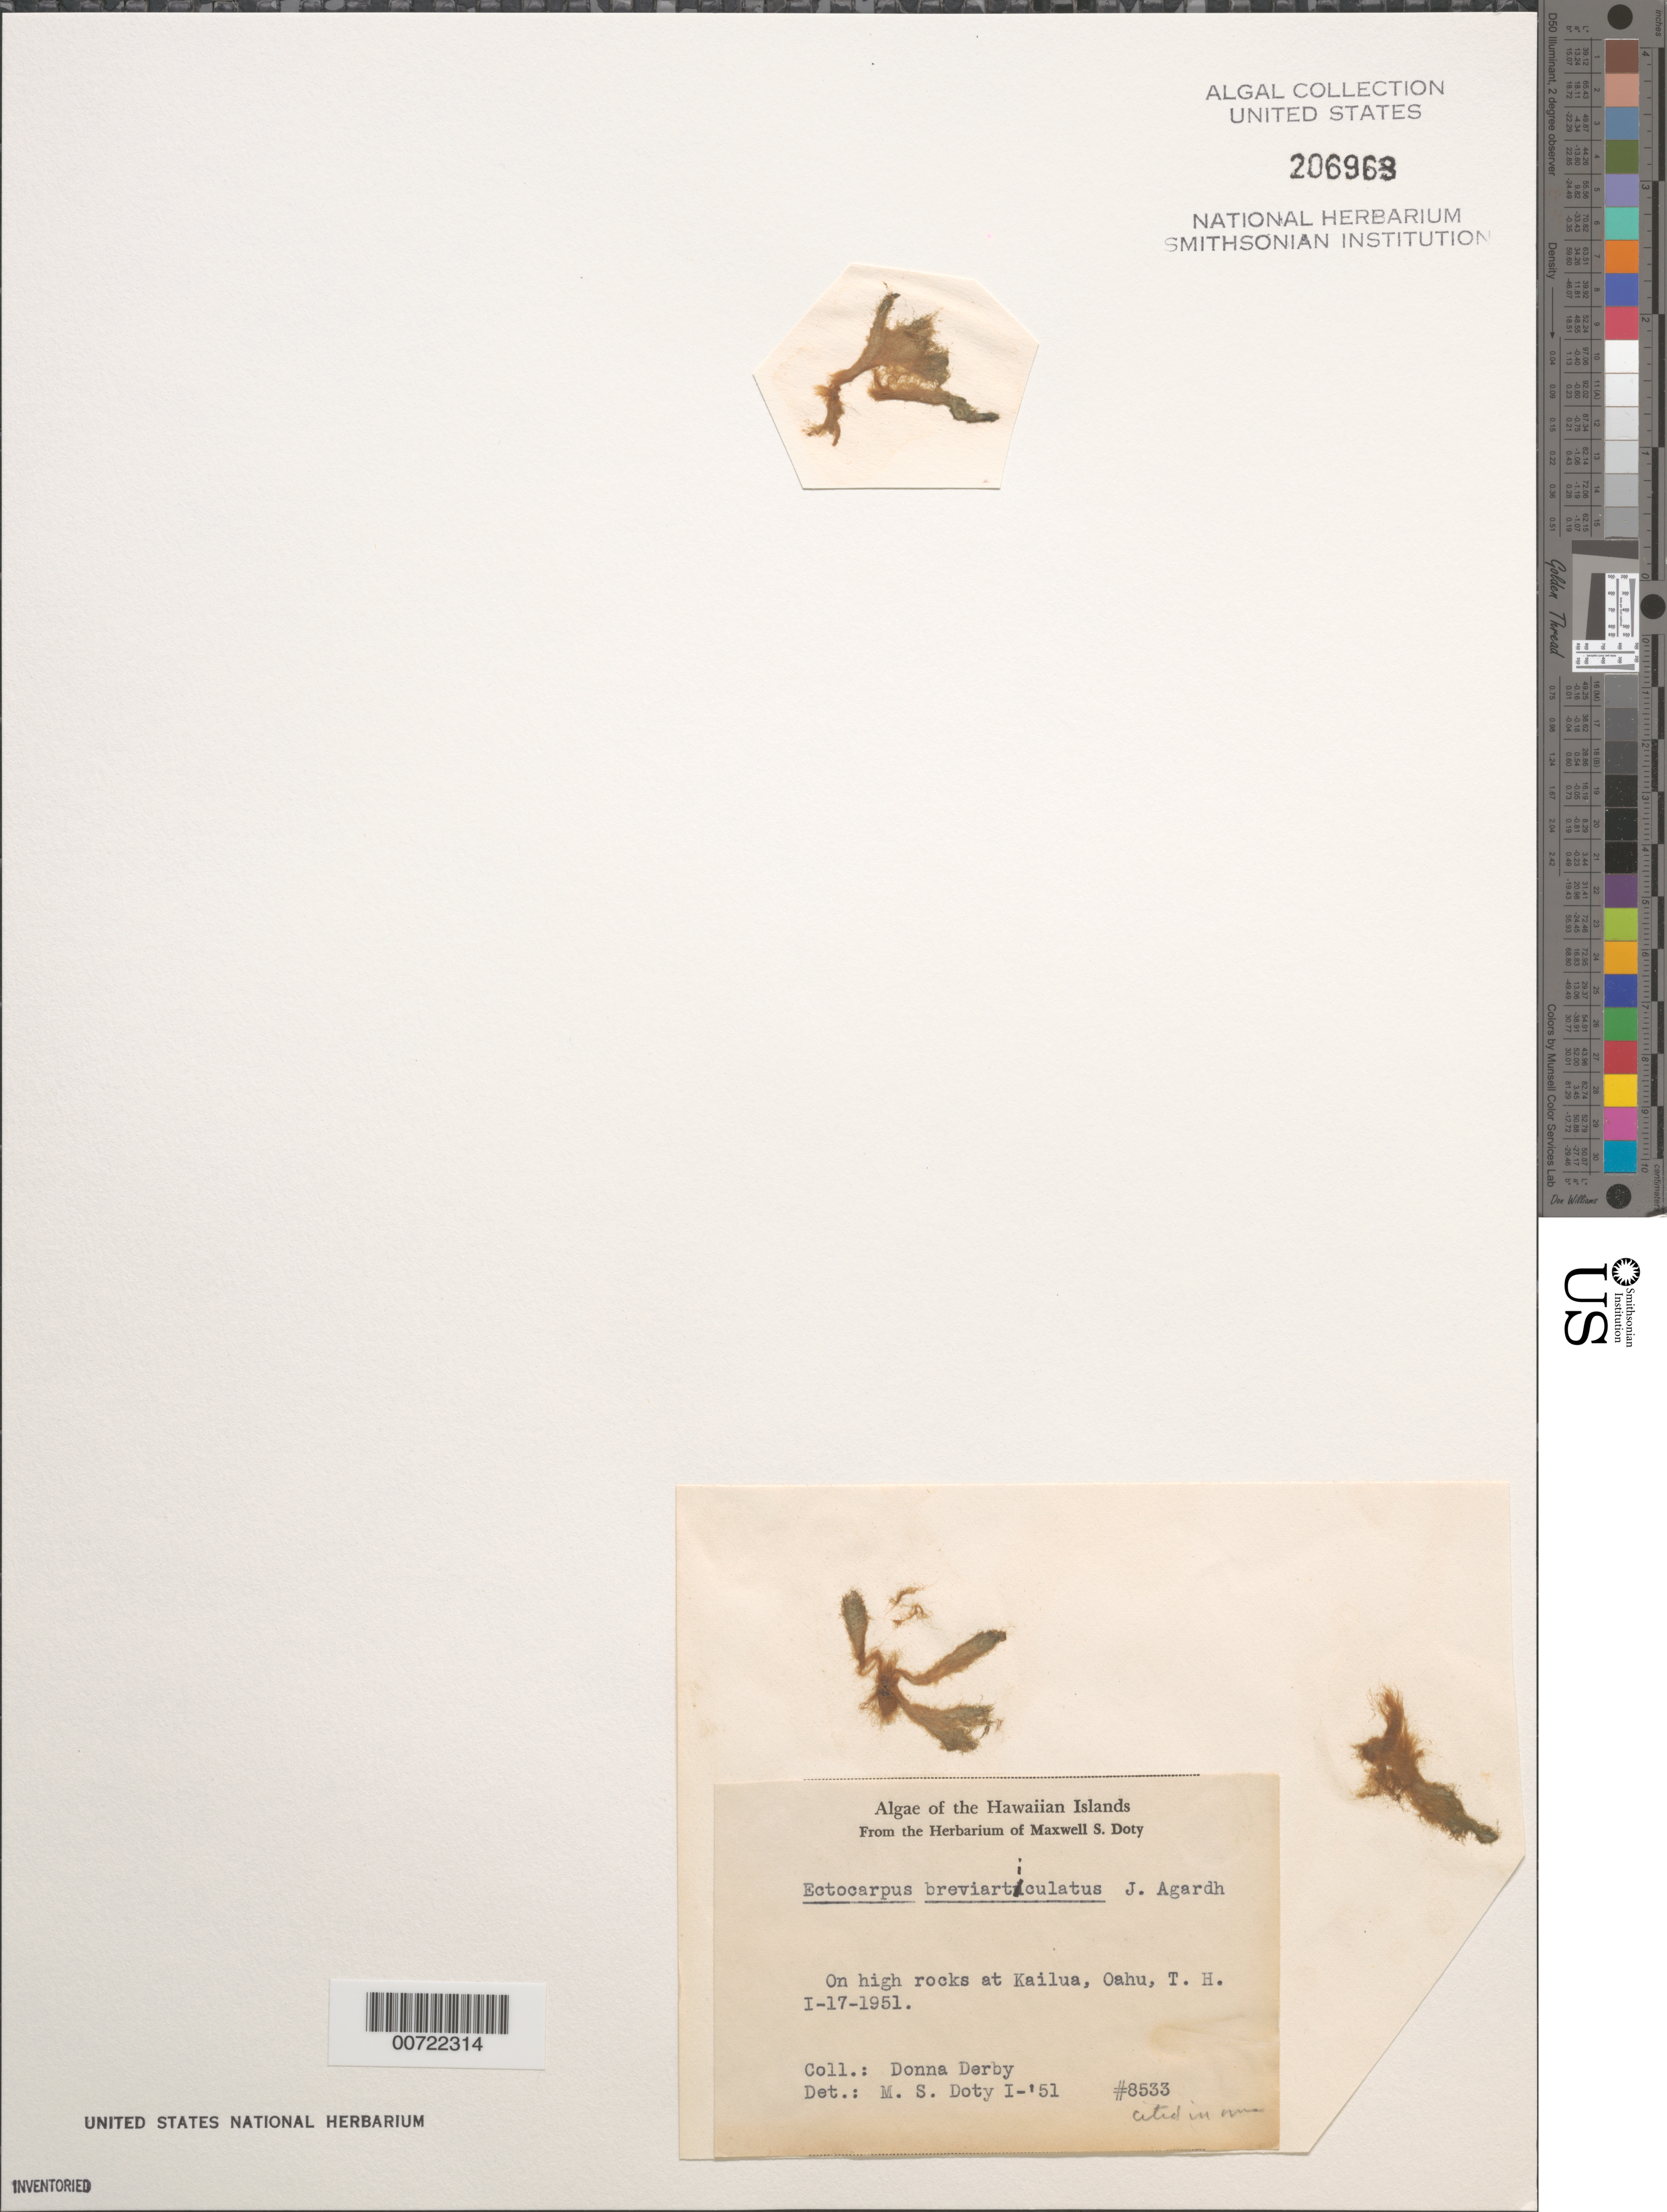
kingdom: Chromista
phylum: Ochrophyta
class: Phaeophyceae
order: Scytothamnales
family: Asteronemataceae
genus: Asteronema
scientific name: Asteronema breviarticulatum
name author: (J. Agardh) Ouriques & Bouzon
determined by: Algae name updating Project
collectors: D. Derby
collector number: MSD 8533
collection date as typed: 17 Jan 1951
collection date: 1951-01-17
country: United States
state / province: Hawaii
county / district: Honolulu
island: Oahu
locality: Kailua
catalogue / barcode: US 206963